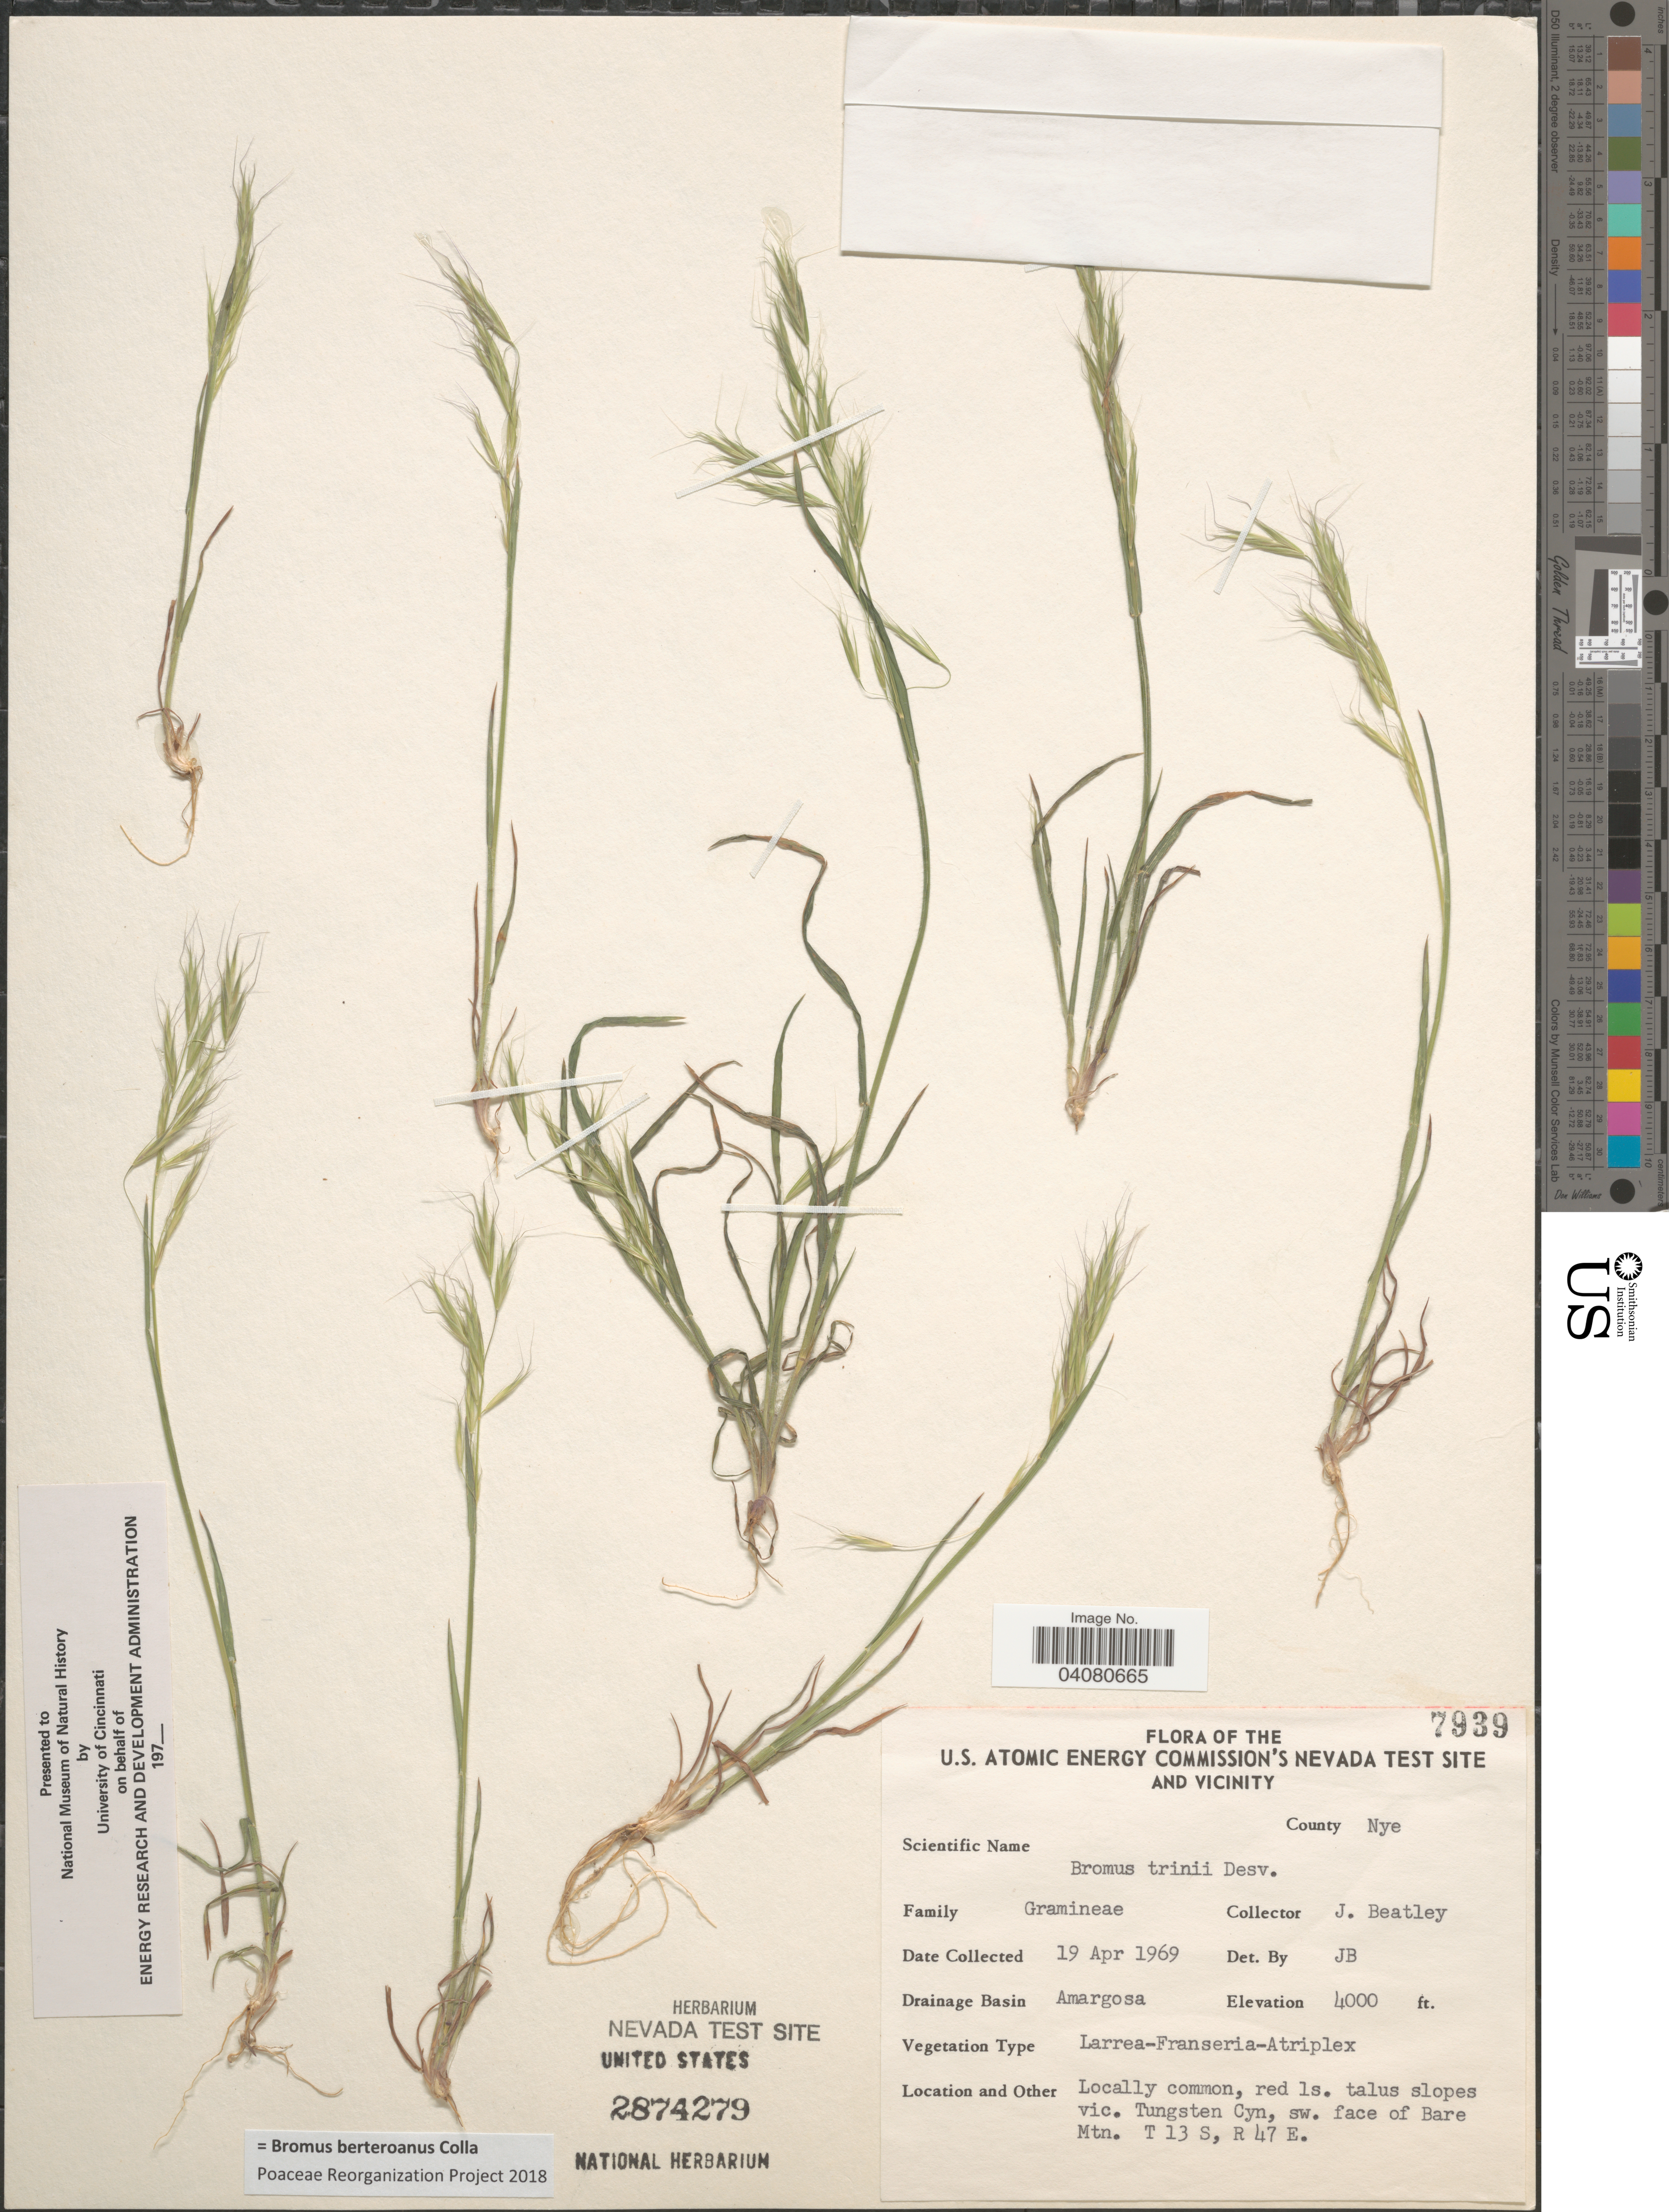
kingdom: Plantae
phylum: Tracheophyta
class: Liliopsida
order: Poales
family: Poaceae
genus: Bromus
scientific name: Bromus berteroanus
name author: Colla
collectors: J. C. Beatley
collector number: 7939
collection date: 1969-04-19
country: United States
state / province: Nevada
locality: U.S. Atomic Energy Commission's Nevada Test Site and Vicinity. County Nye. Drainage Basin Amargosa. Locally common, red ls. talus slopes vic. Tungsten Cyn, sw. face of Bare Mtn. T 13 S, R 47 E.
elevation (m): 1219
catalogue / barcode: US 2874279